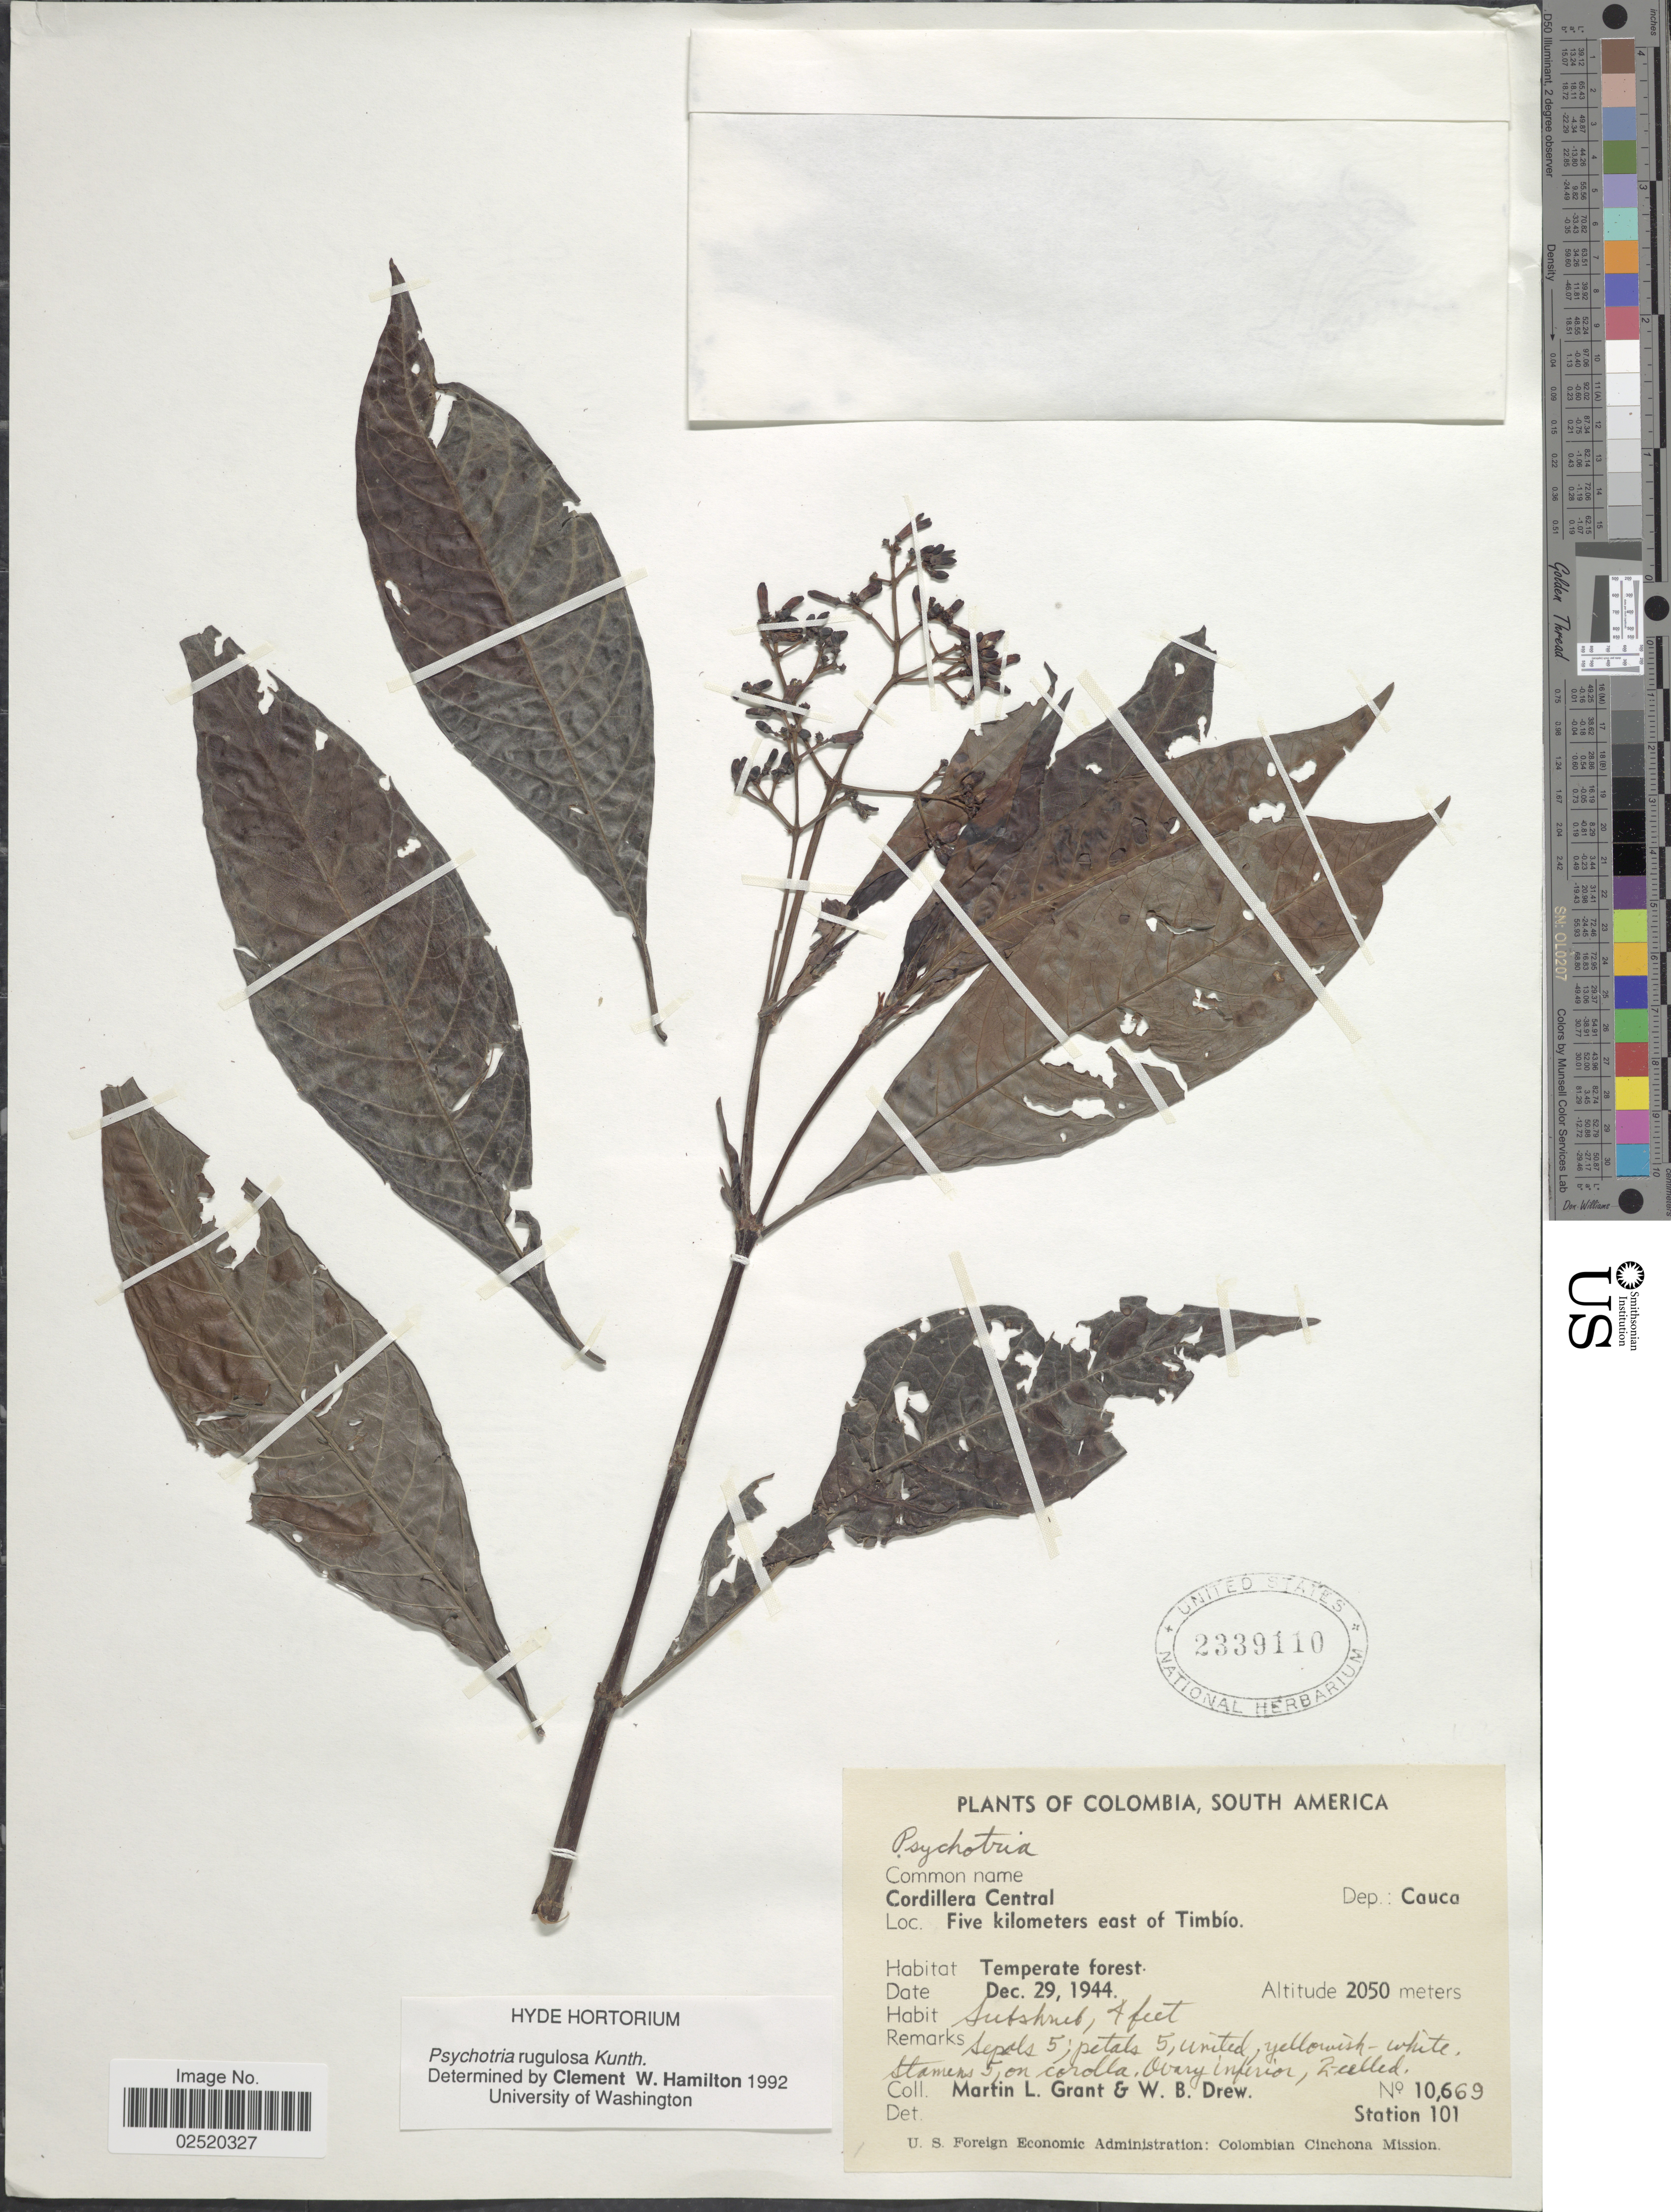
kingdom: Plantae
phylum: Tracheophyta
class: Magnoliopsida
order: Gentianales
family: Rubiaceae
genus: Psychotria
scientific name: Psychotria rugulosa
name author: Kunth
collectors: M. L. Grant & W. B. Drew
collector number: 10669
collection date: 1944-12-29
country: Colombia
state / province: Cauca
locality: Cordillera Central, Dep.: Cauca, Five kilometers east of Timbio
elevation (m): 2050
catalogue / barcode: US 2339110